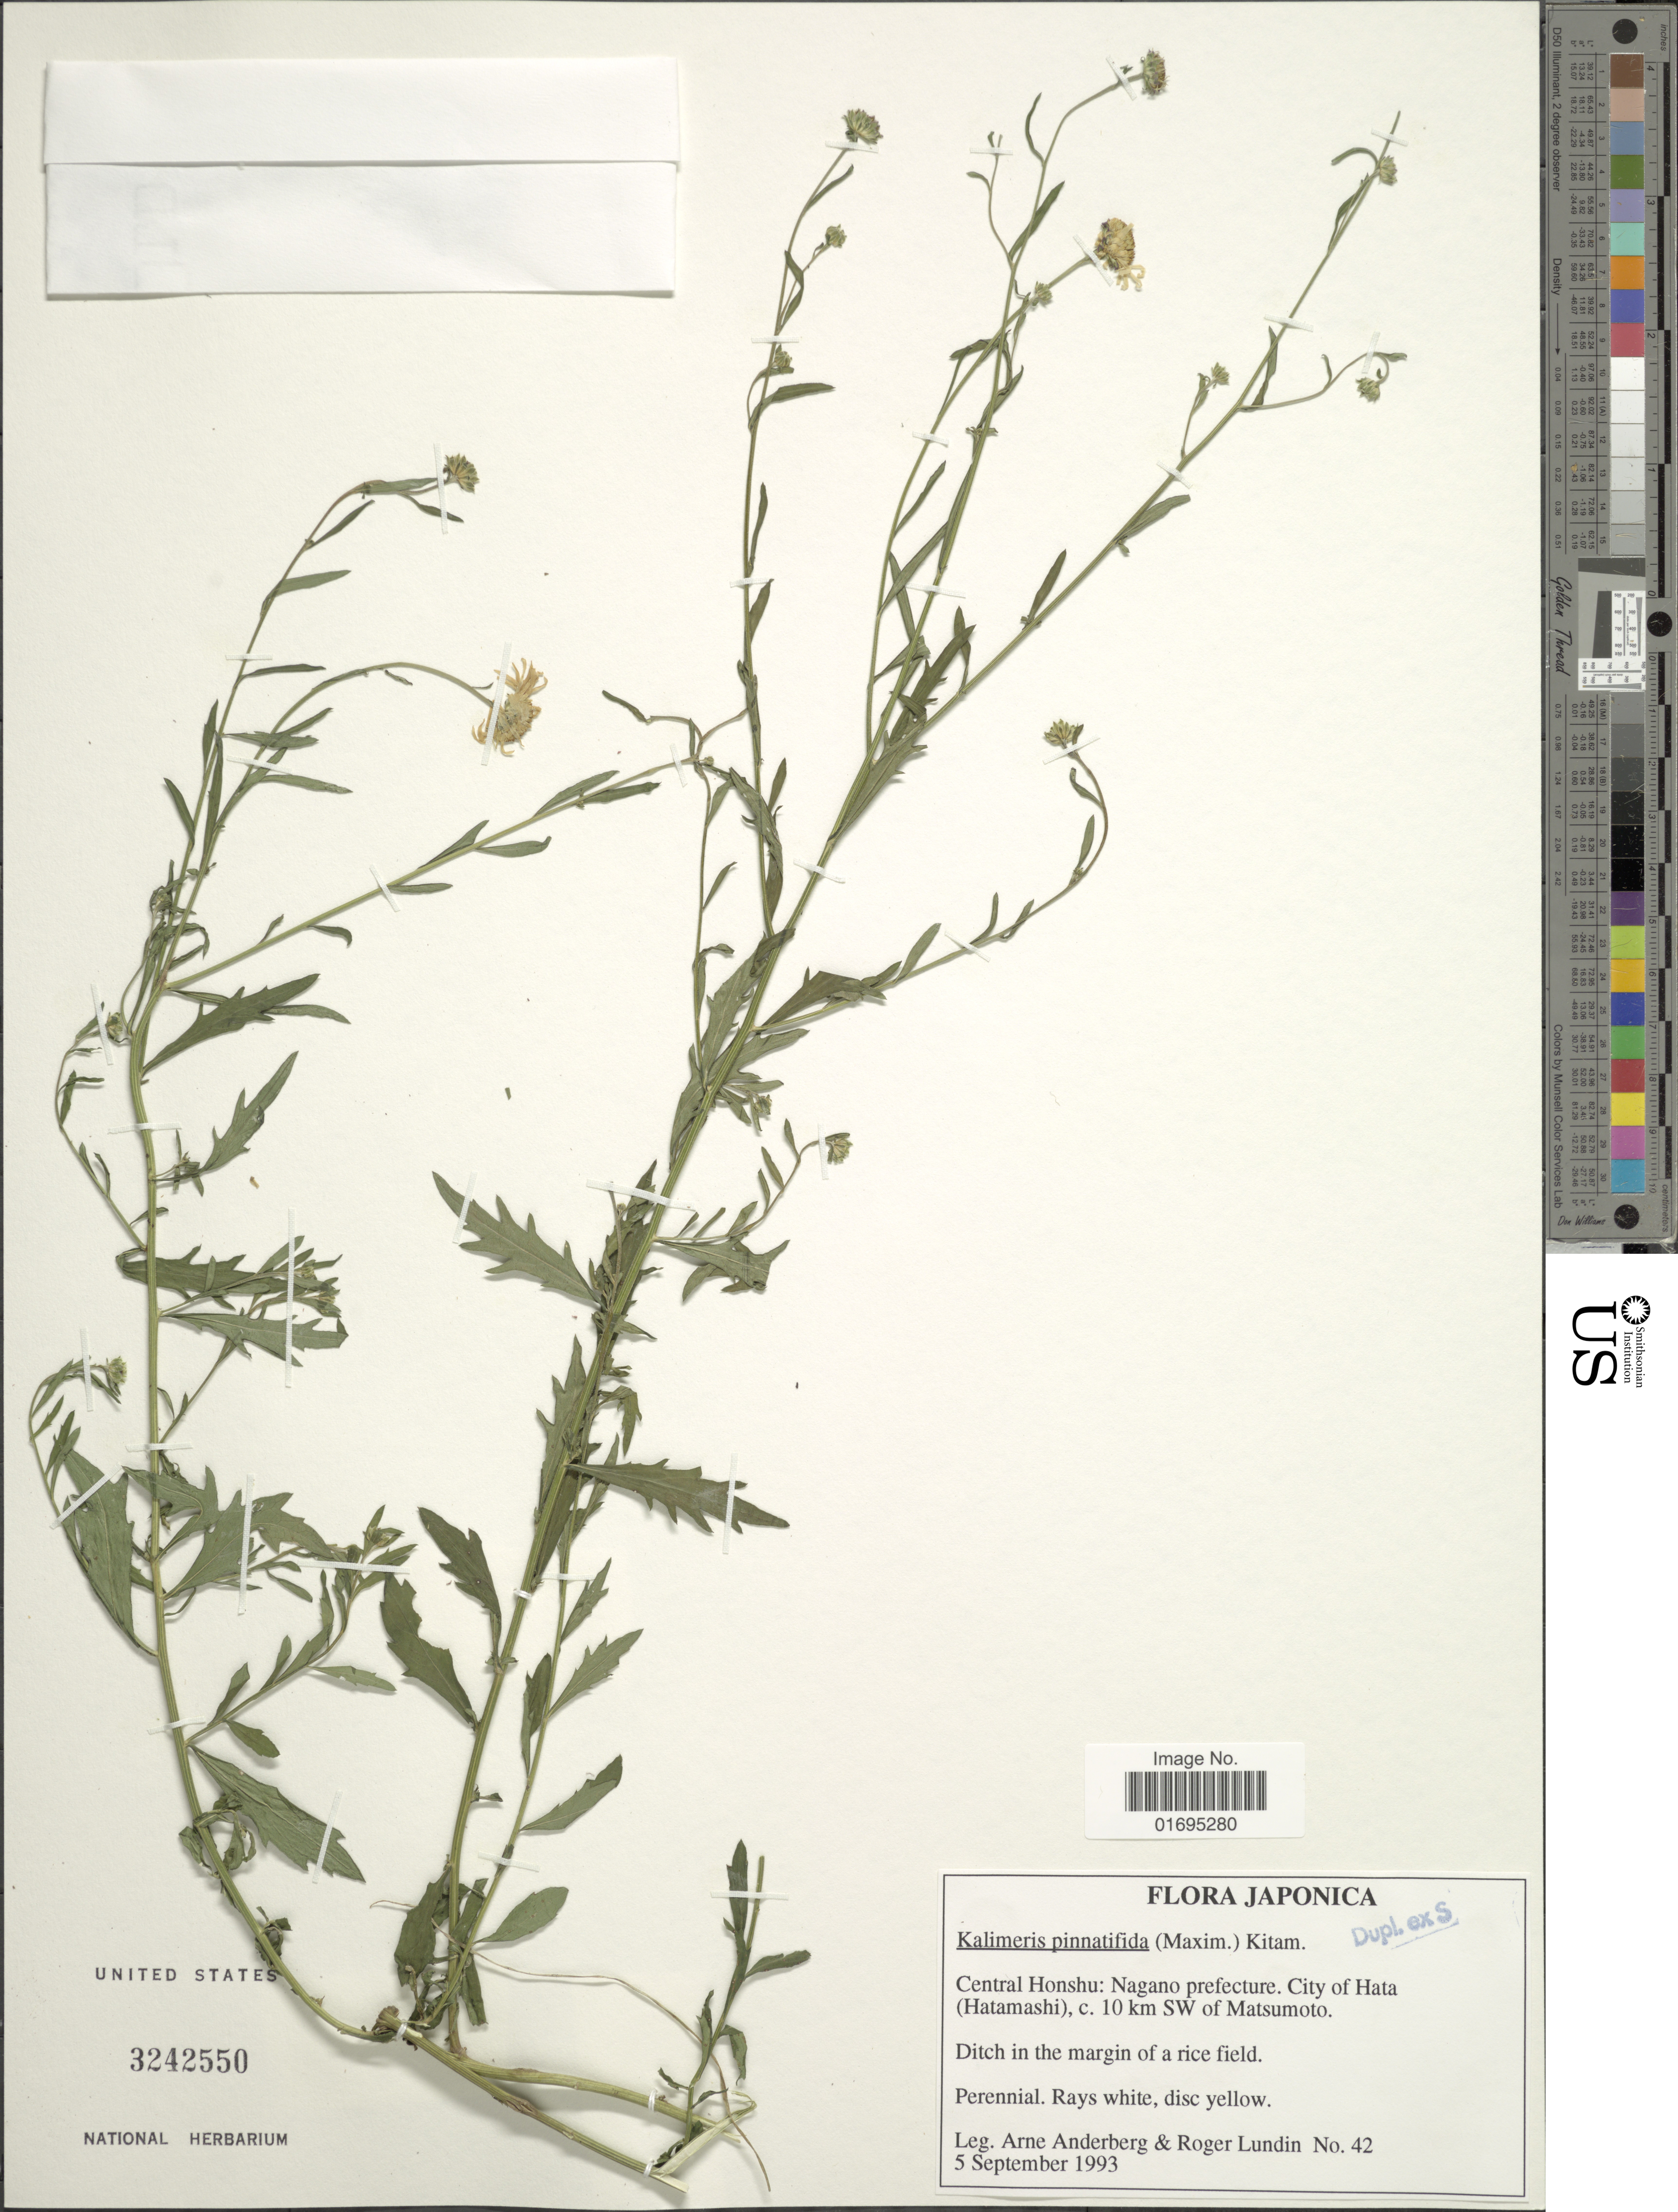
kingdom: Plantae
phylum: Tracheophyta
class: Magnoliopsida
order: Asterales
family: Asteraceae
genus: Kalimeris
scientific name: Kalimeris pinnatifida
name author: (Maxim.) Kitam.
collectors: A. A. Anderberg & R. Lundin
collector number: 42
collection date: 1993-09-05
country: Japan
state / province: Nagano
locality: Central Honshu: Nagano Prefecture, City of Hata (Hatamashi), c. 10 km SW of Matsumoto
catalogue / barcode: US 3242550